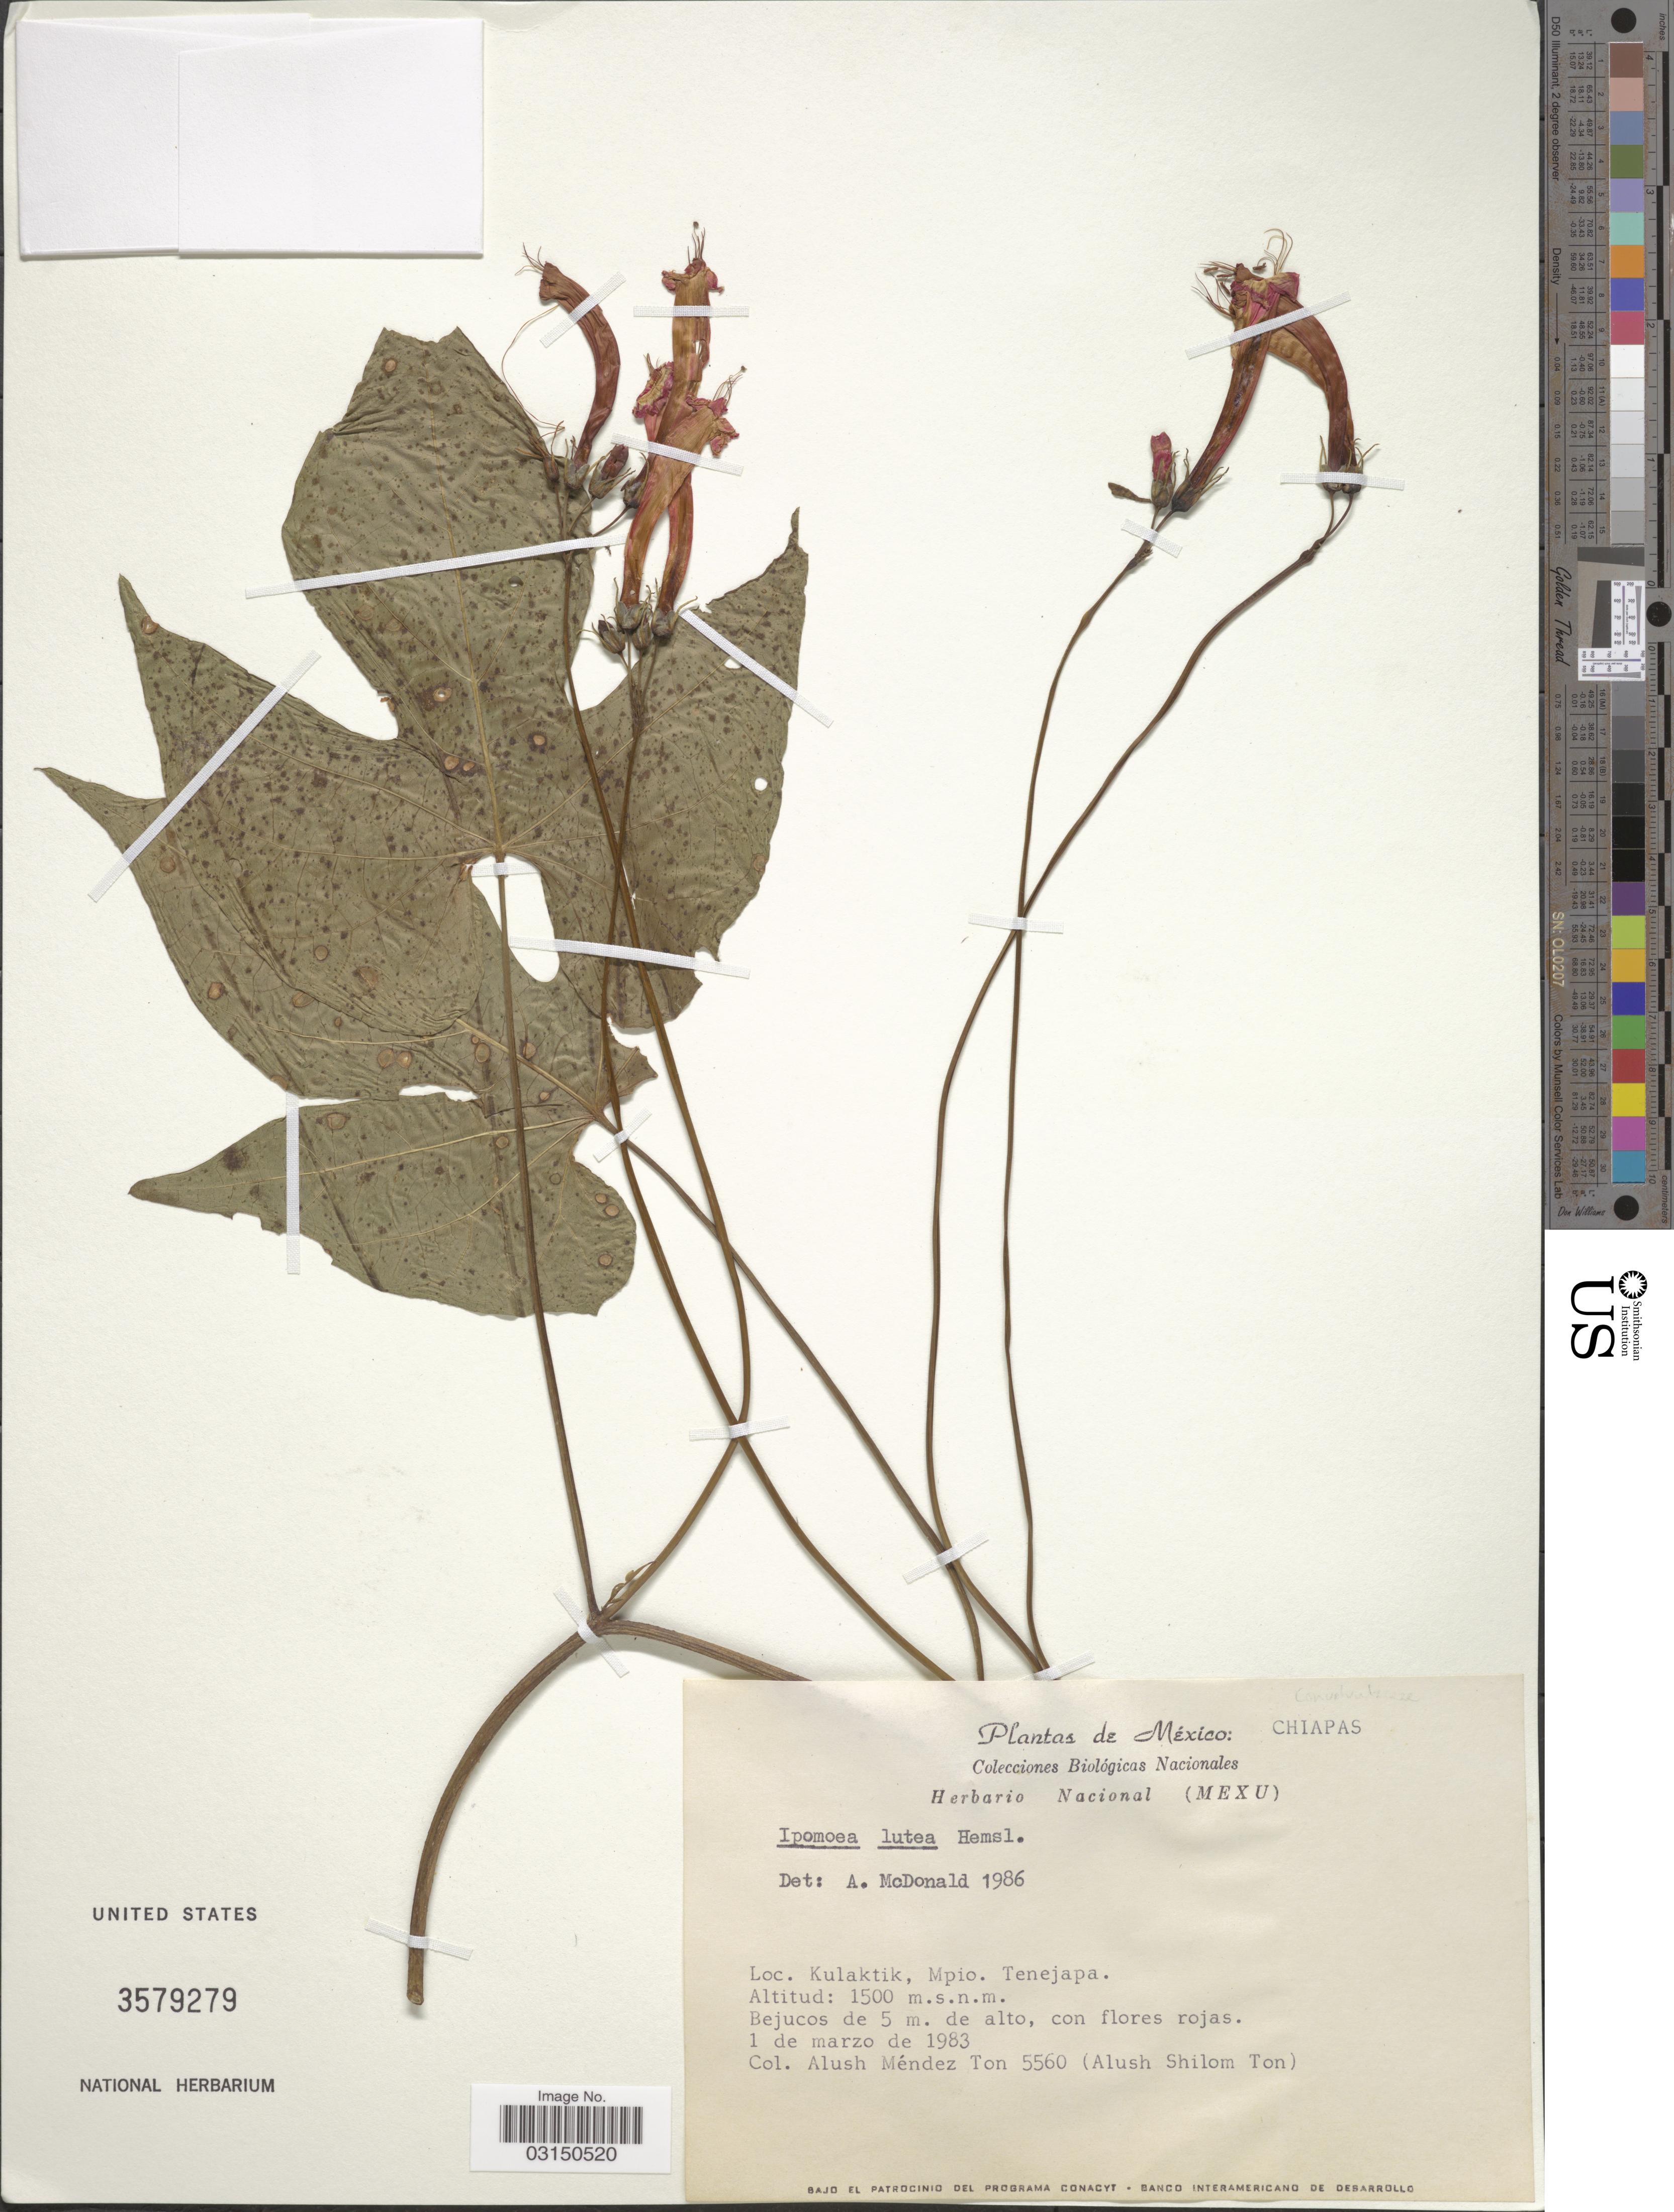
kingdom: Plantae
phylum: Tracheophyta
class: Magnoliopsida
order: Solanales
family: Convolvulaceae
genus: Ipomoea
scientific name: Ipomoea lutea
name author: Hemsl.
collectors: A. Méndez Ton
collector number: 5560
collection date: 1983-03-01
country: Mexico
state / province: Chiapas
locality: Kulaktik, Mpio. Tenejapa.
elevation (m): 1500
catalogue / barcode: US 3579279